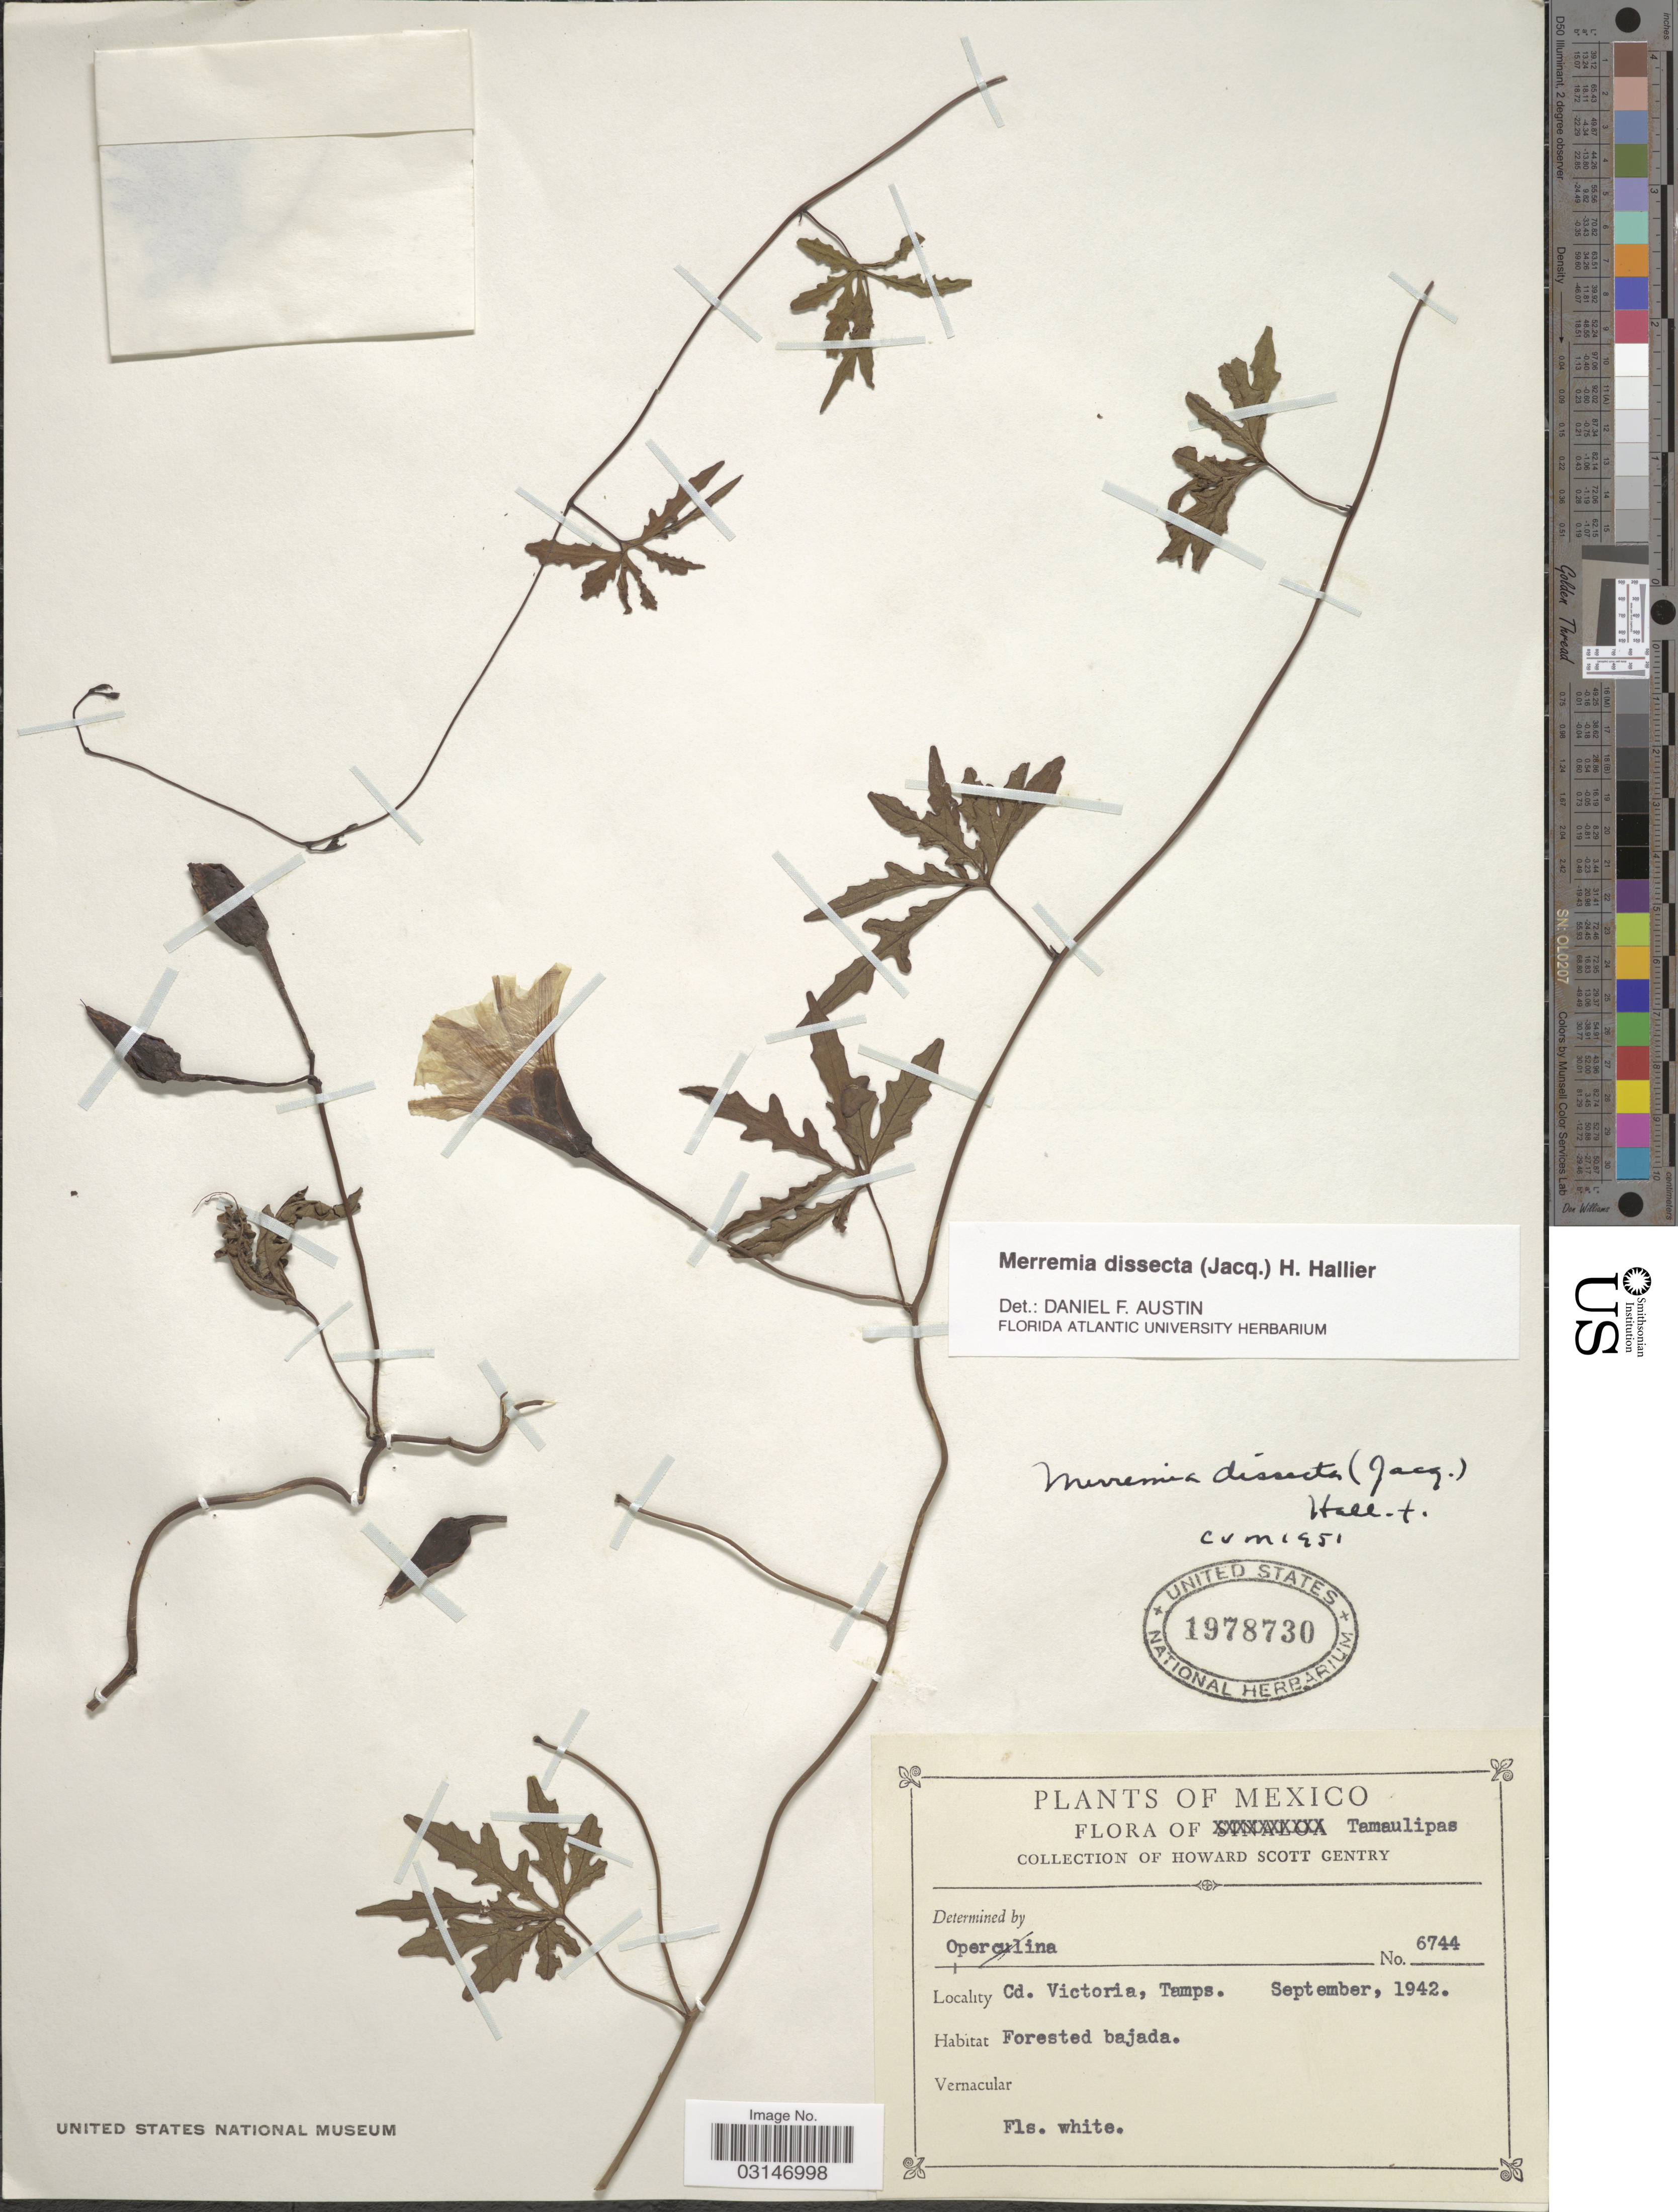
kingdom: Plantae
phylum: Tracheophyta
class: Magnoliopsida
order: Solanales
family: Convolvulaceae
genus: Distimake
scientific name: Distimake dissectus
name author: (Jacq.) A. R. Simões & Staples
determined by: Strong, Mark T., (BOT), Smithsonian Institution - National Museum of Natural History (UNITED STATES)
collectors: H. S. Gentry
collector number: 6744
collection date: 1942-09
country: Mexico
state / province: Tamaulipas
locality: Cd. Victoria, Tamps.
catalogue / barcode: US 1978730